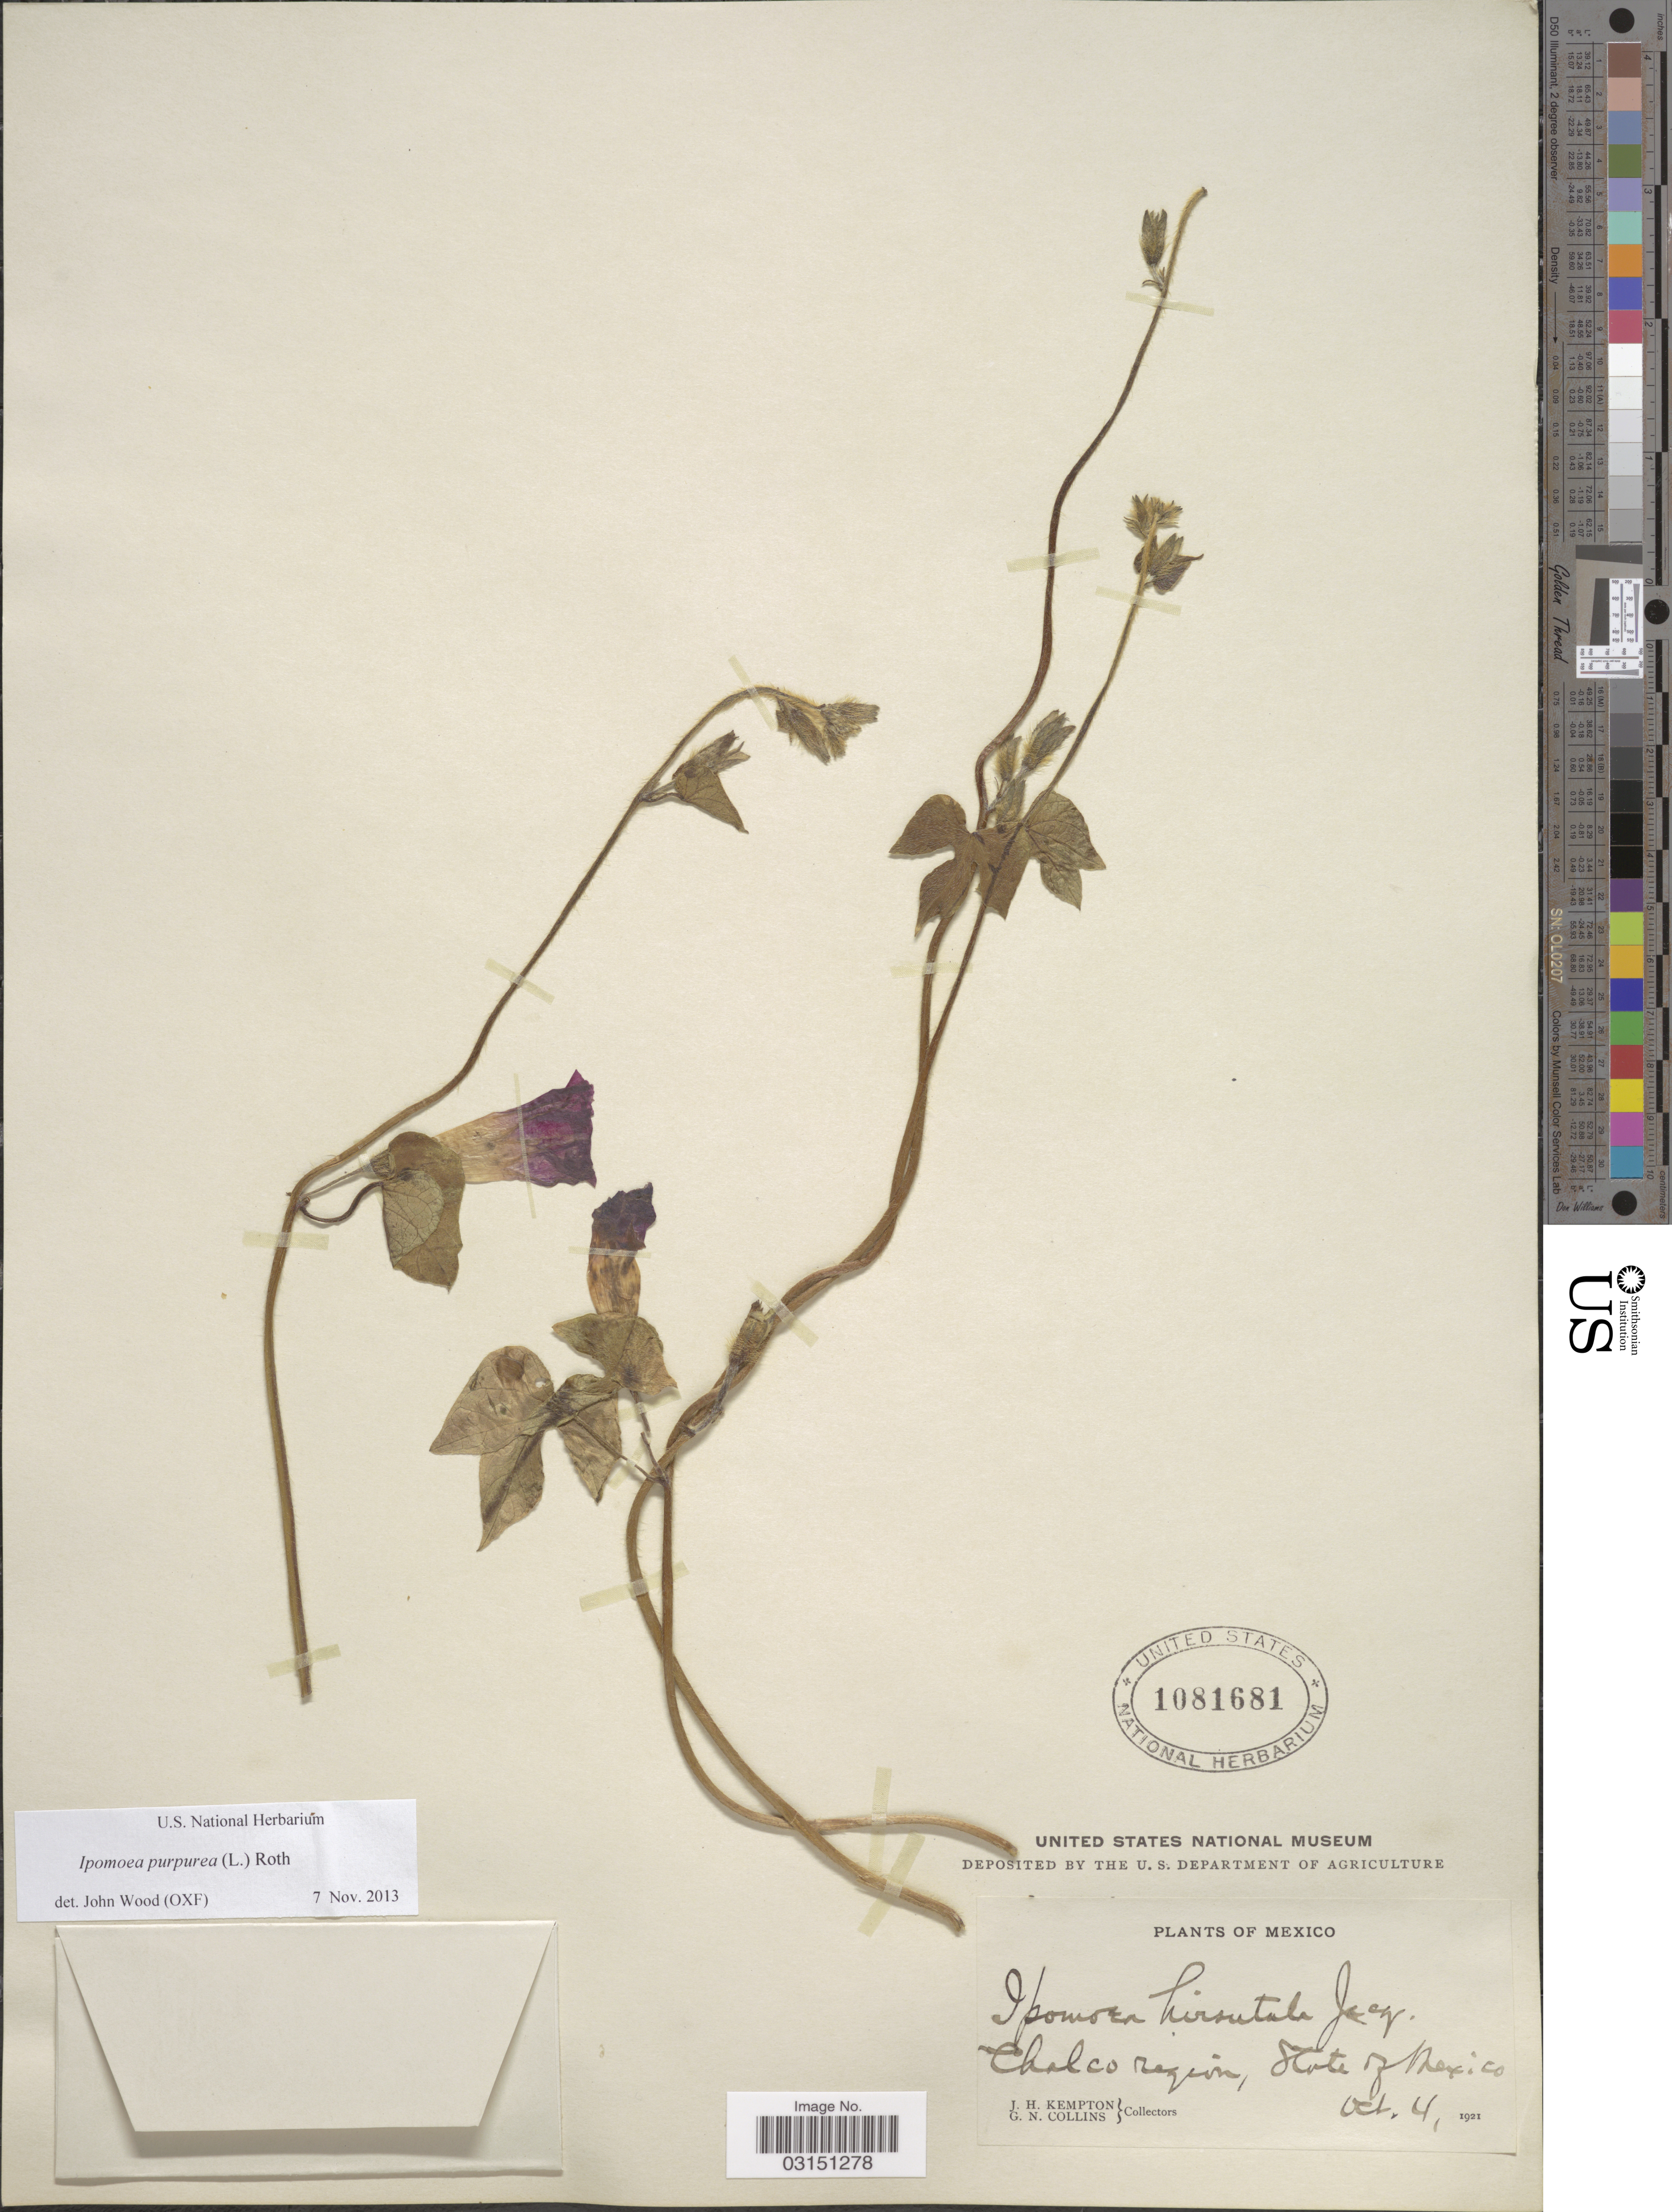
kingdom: Plantae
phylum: Tracheophyta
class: Magnoliopsida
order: Solanales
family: Convolvulaceae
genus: Ipomoea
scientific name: Ipomoea purpurea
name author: (L.) Roth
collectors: J. H. Kempton & G. Collins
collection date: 1921-10-04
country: Mexico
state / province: México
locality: Chalco region.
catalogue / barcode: US 1081681